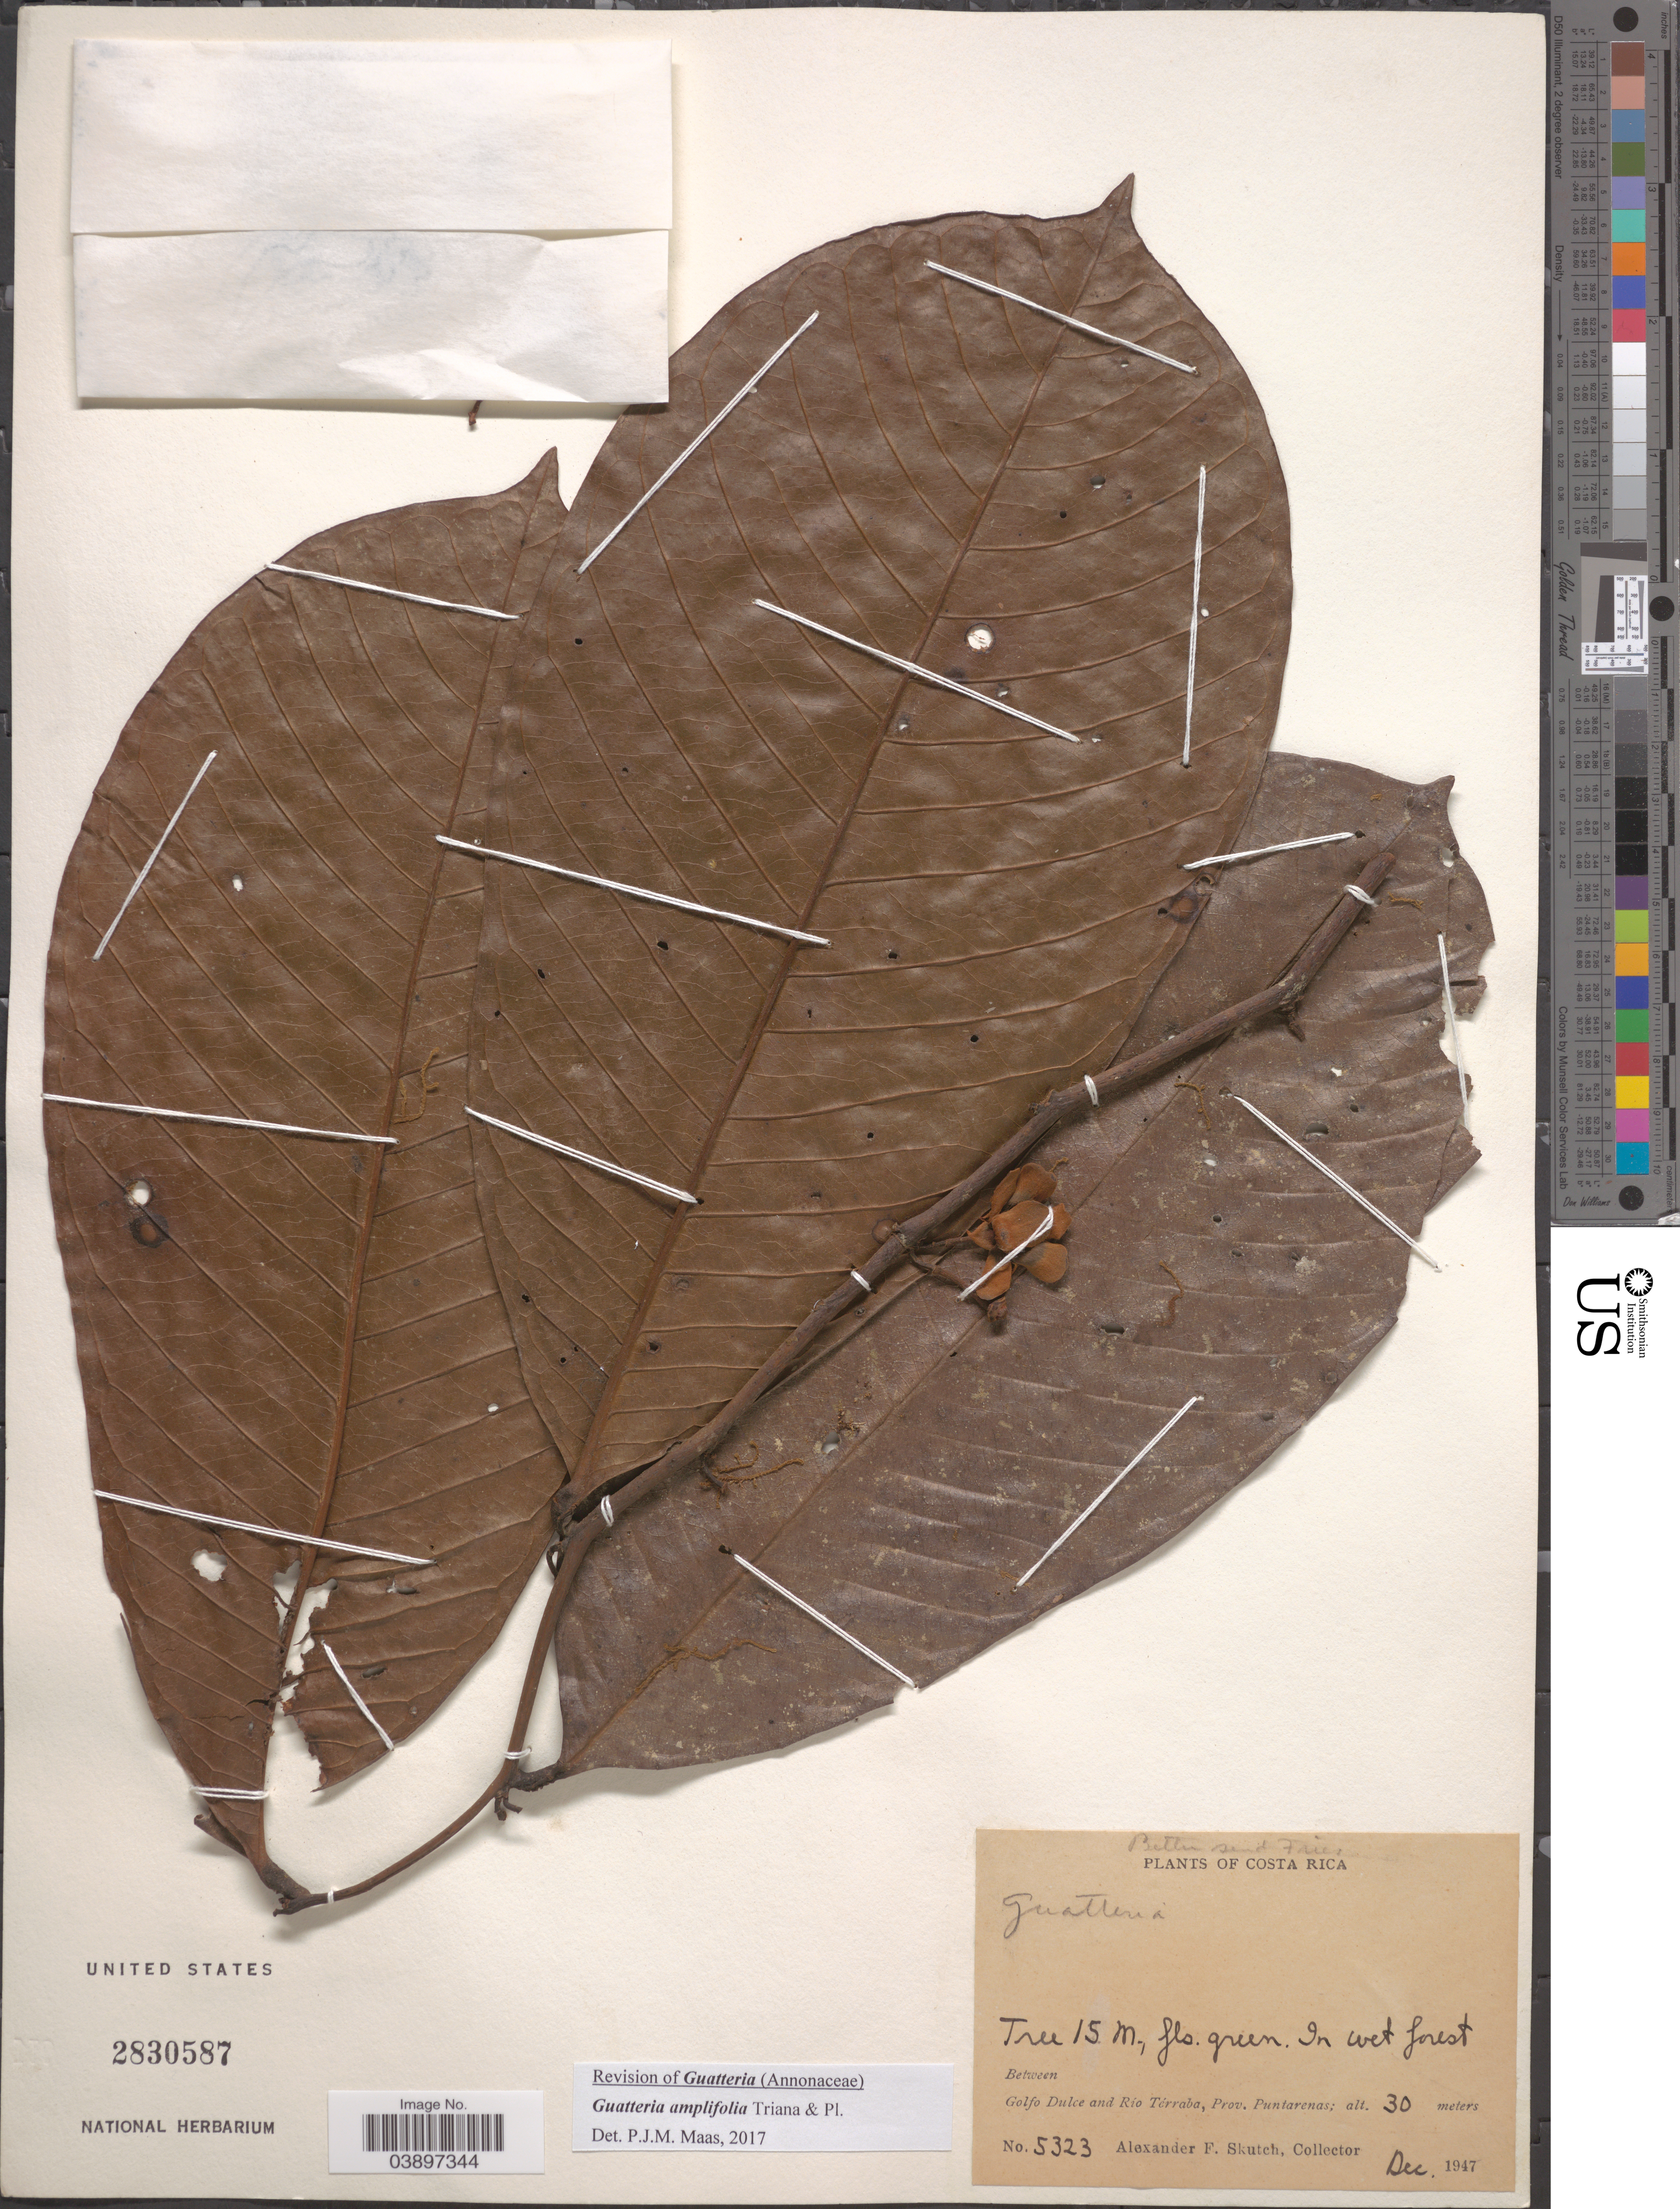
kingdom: Plantae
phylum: Tracheophyta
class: Magnoliopsida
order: Magnoliales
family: Annonaceae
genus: Guatteria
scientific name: Guatteria amplifolia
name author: Triana & Planch.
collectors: A. F. Skutch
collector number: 5323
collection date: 1947-12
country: Costa Rica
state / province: Puntarenas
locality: In wet forest between Golfo Dulce and Río Térraba.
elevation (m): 30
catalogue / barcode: US 2830587